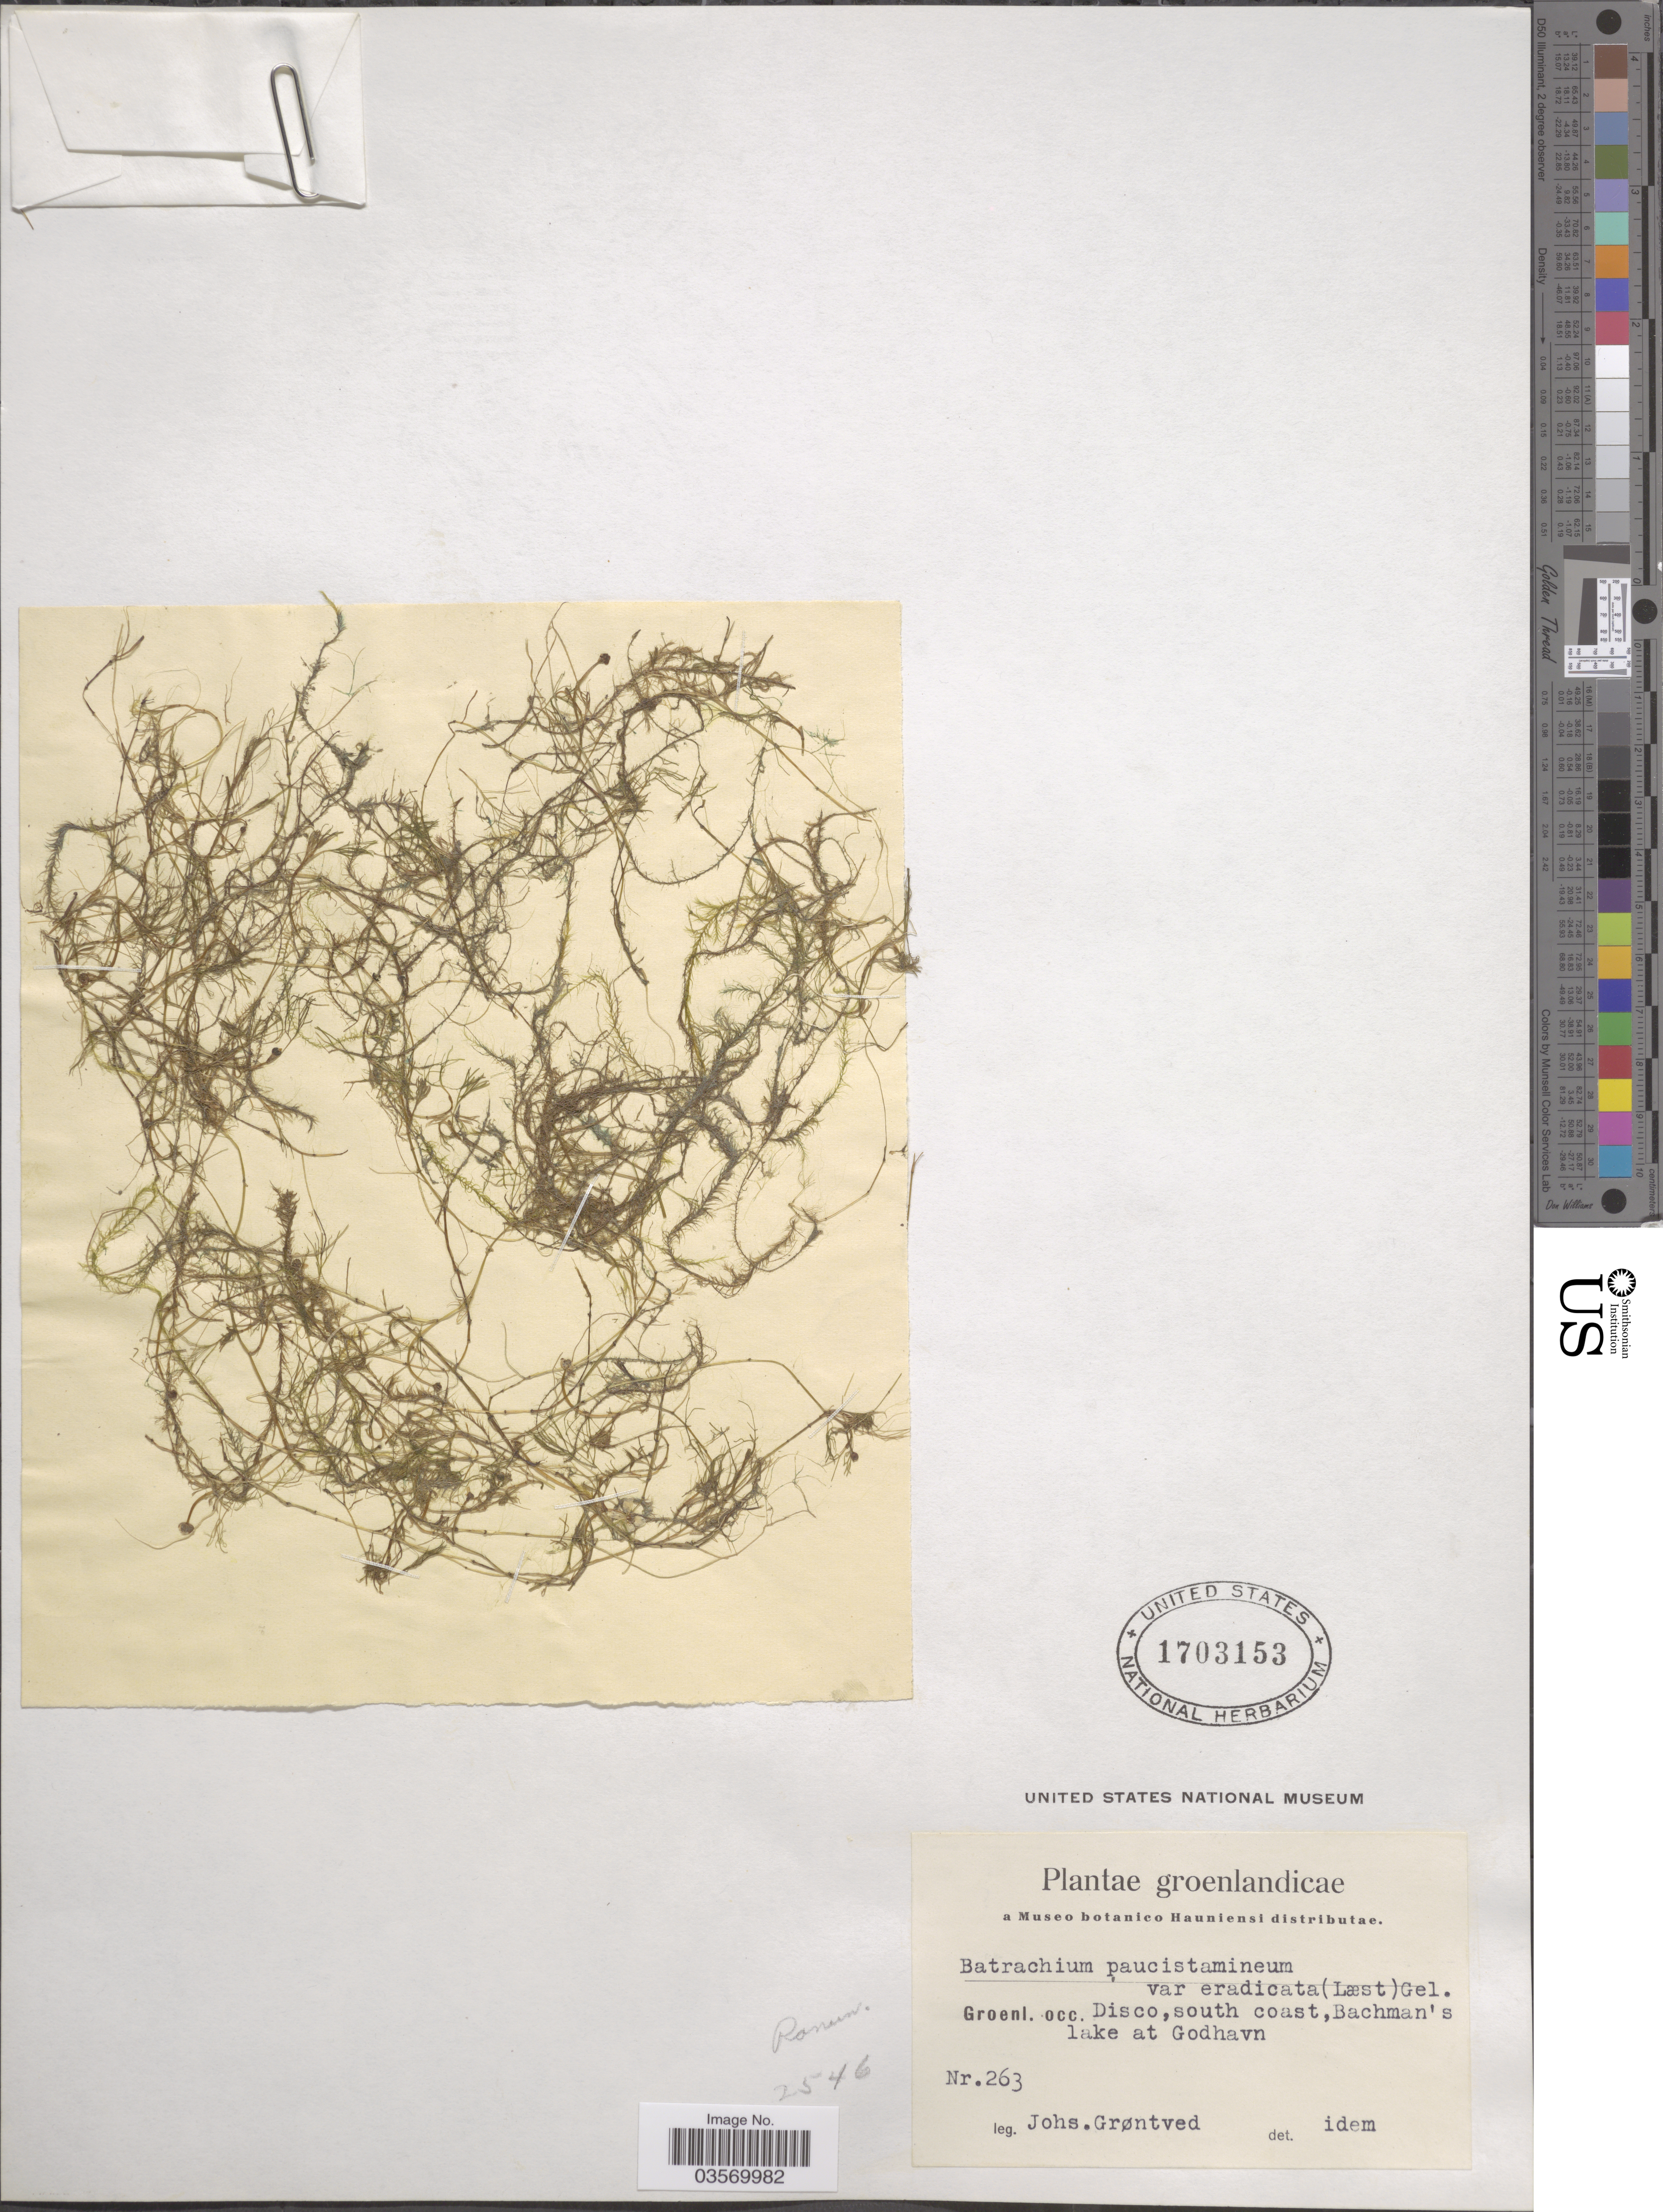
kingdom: Plantae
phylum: Tracheophyta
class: Magnoliopsida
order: Ranunculales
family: Ranunculaceae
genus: Ranunculus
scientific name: Ranunculus confervoides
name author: (Fr. a) Fr.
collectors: J. Grontved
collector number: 263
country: Greenland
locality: Groenl. occ. Disco, south coast, Bachman's lake at Godhavn.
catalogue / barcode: US 1703153